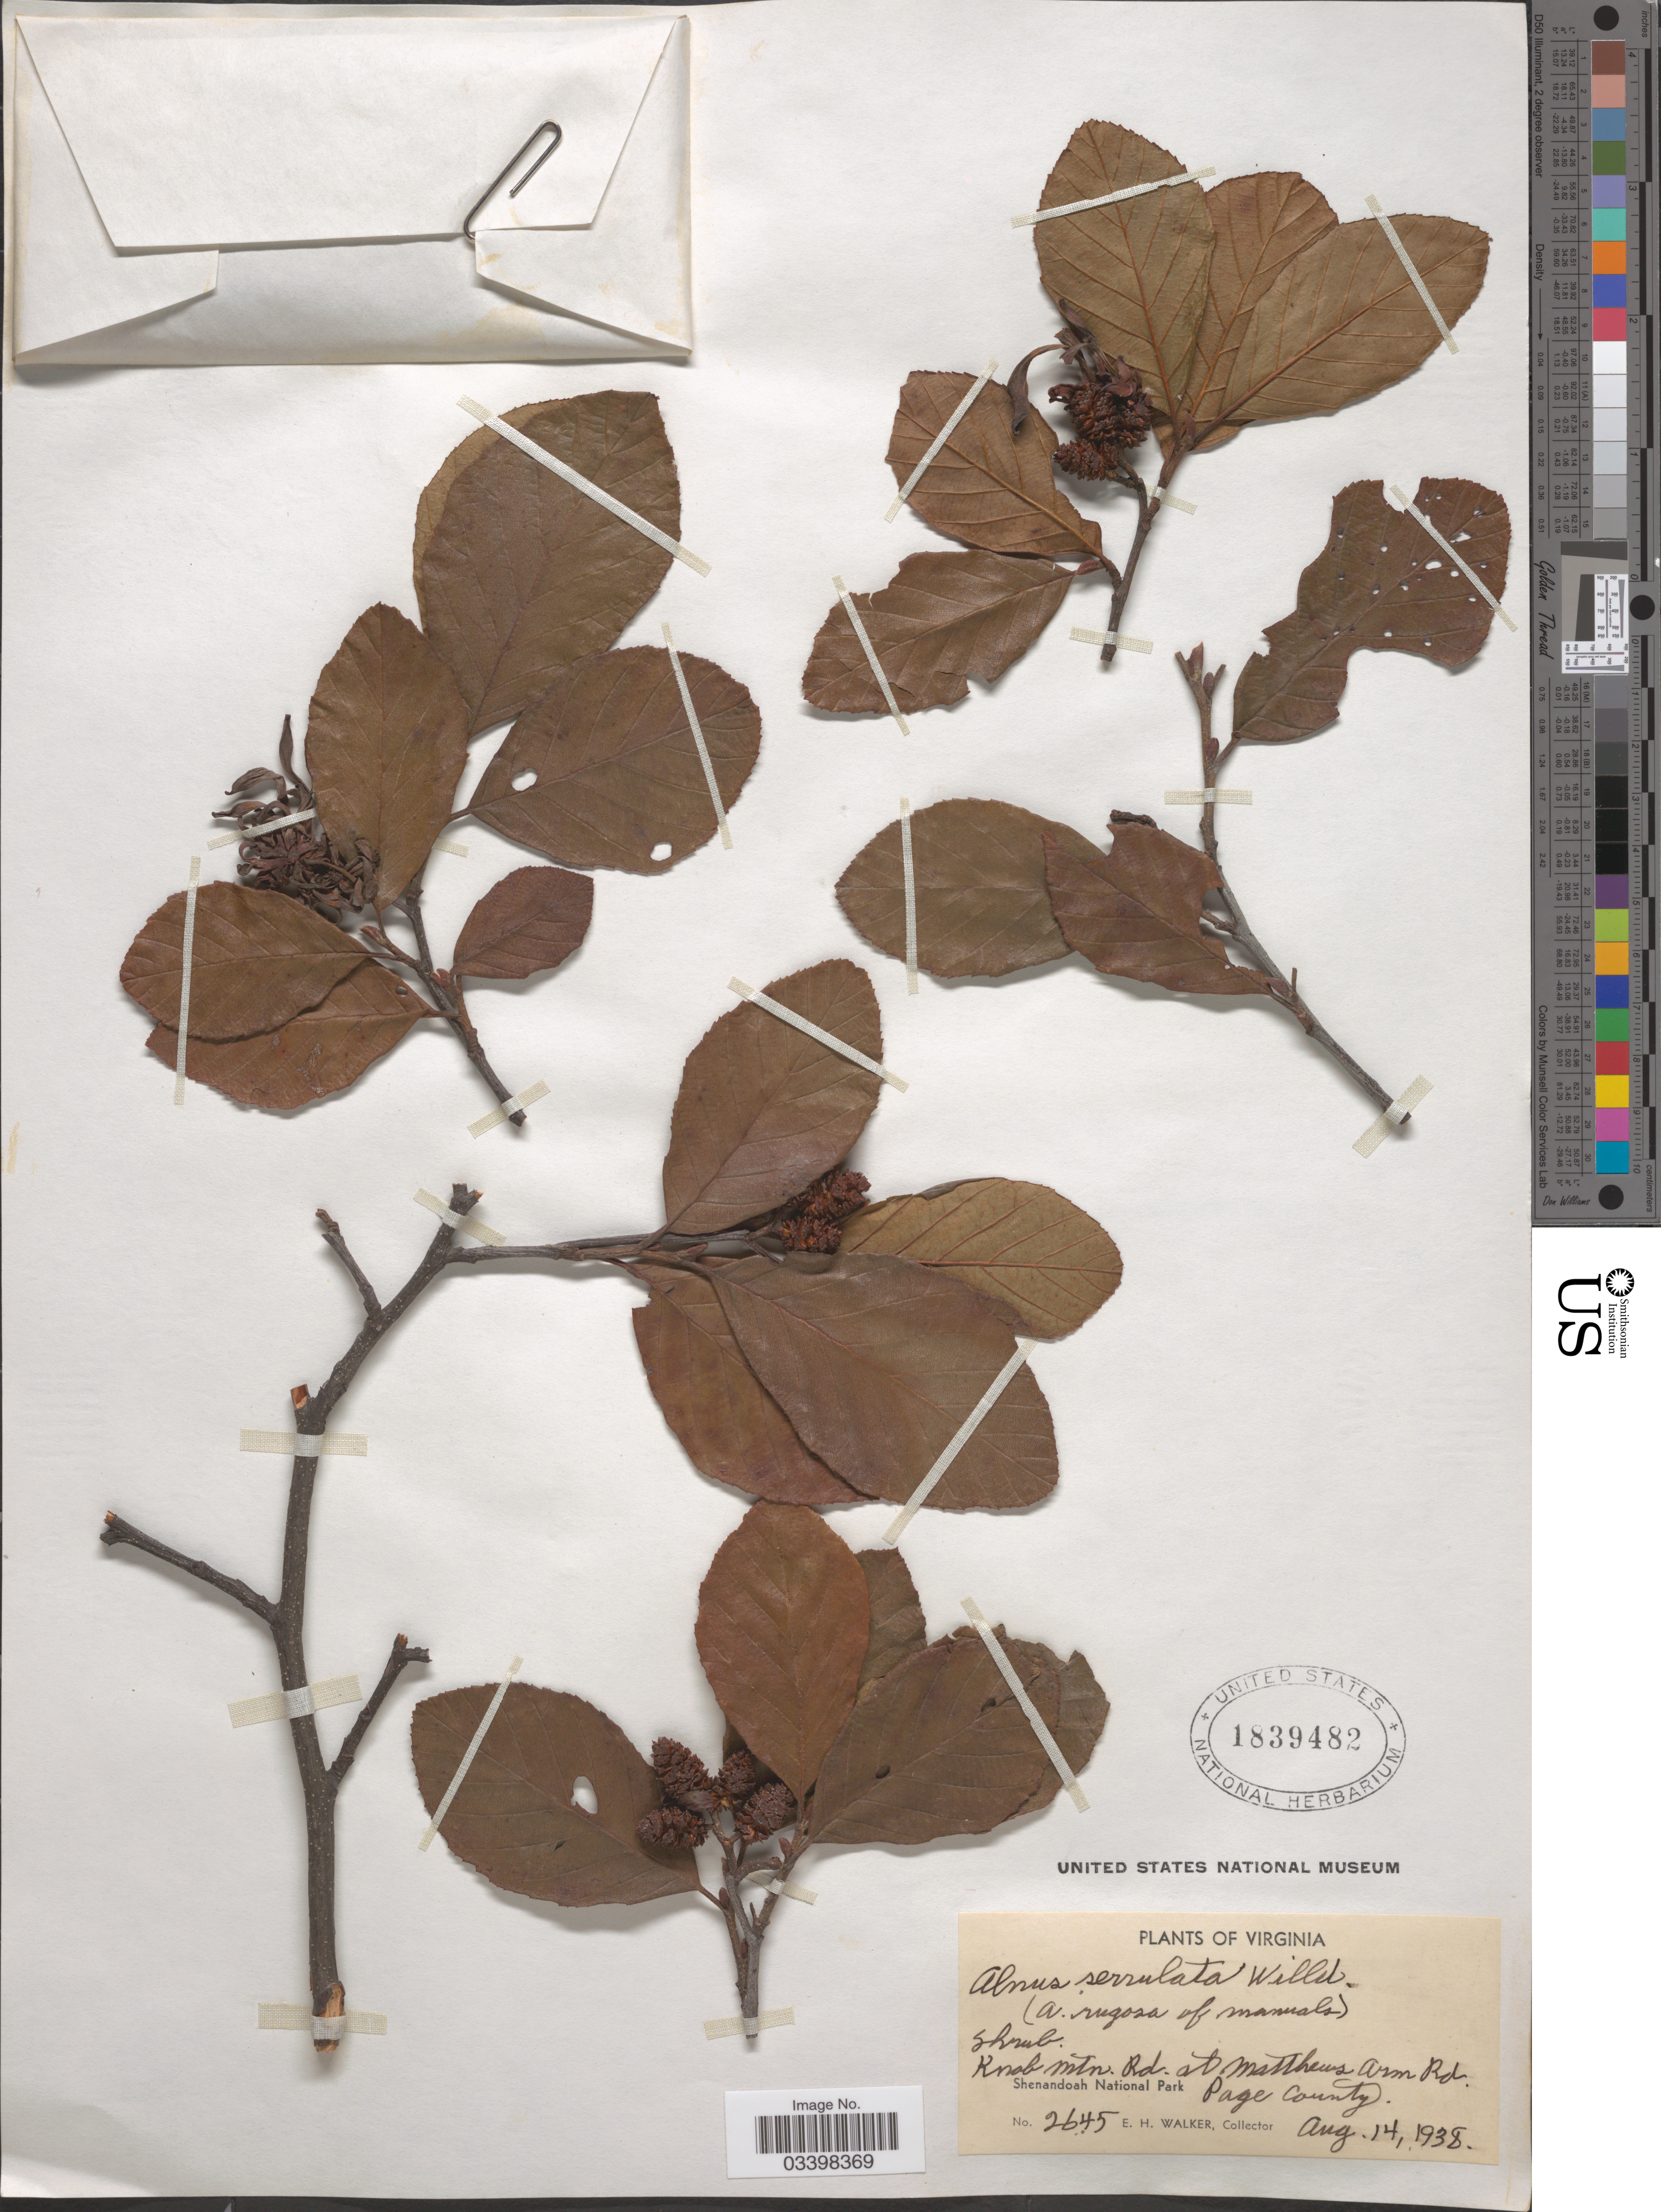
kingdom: Plantae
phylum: Tracheophyta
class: Magnoliopsida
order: Fagales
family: Betulaceae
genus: Alnus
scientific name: Alnus serrulata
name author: (Aiton) Willd.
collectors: E. H. Walker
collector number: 2645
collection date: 1938-08-14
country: United States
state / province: Virginia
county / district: Page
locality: Knob Mtn. Rd. at Matthews Arm Rd. Shenandoah National Park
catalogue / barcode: US 1839482